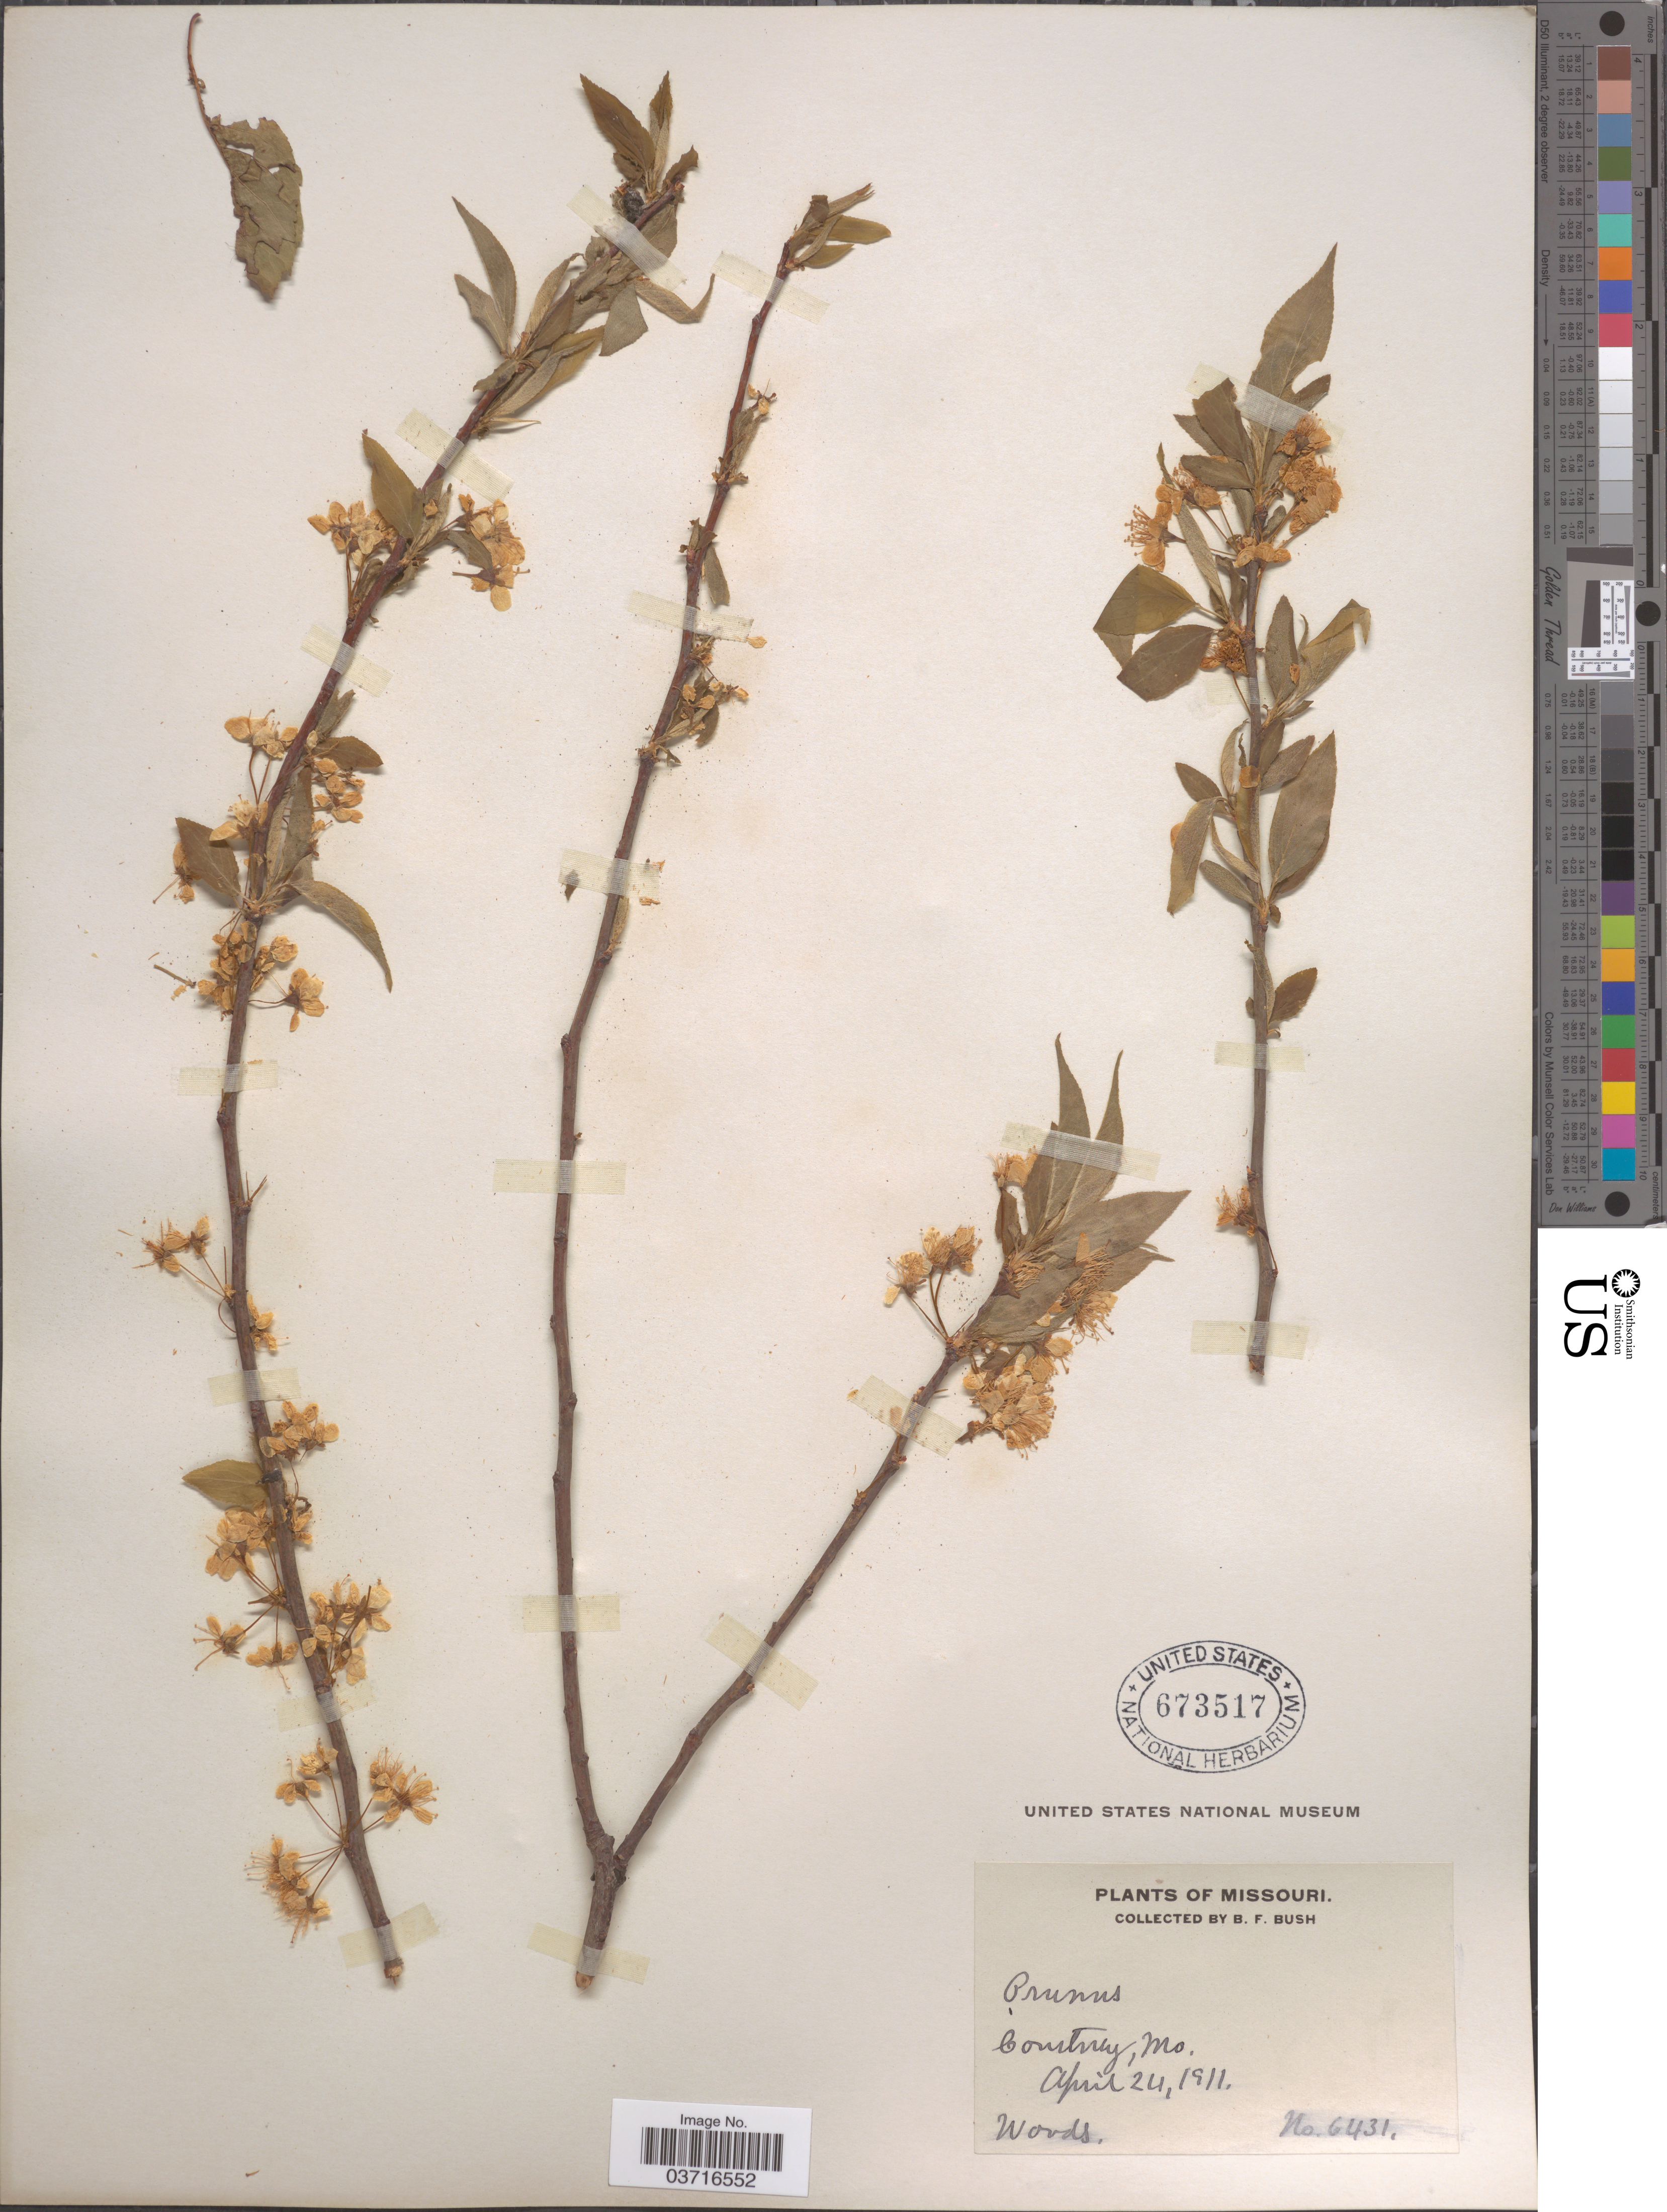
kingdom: Plantae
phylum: Tracheophyta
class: Magnoliopsida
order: Rosales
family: Rosaceae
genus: Prunus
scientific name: Prunus sp.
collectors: B. F. Bush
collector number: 6431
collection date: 1911-04-24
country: United States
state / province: Missouri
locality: Courtney.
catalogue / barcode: US 673517